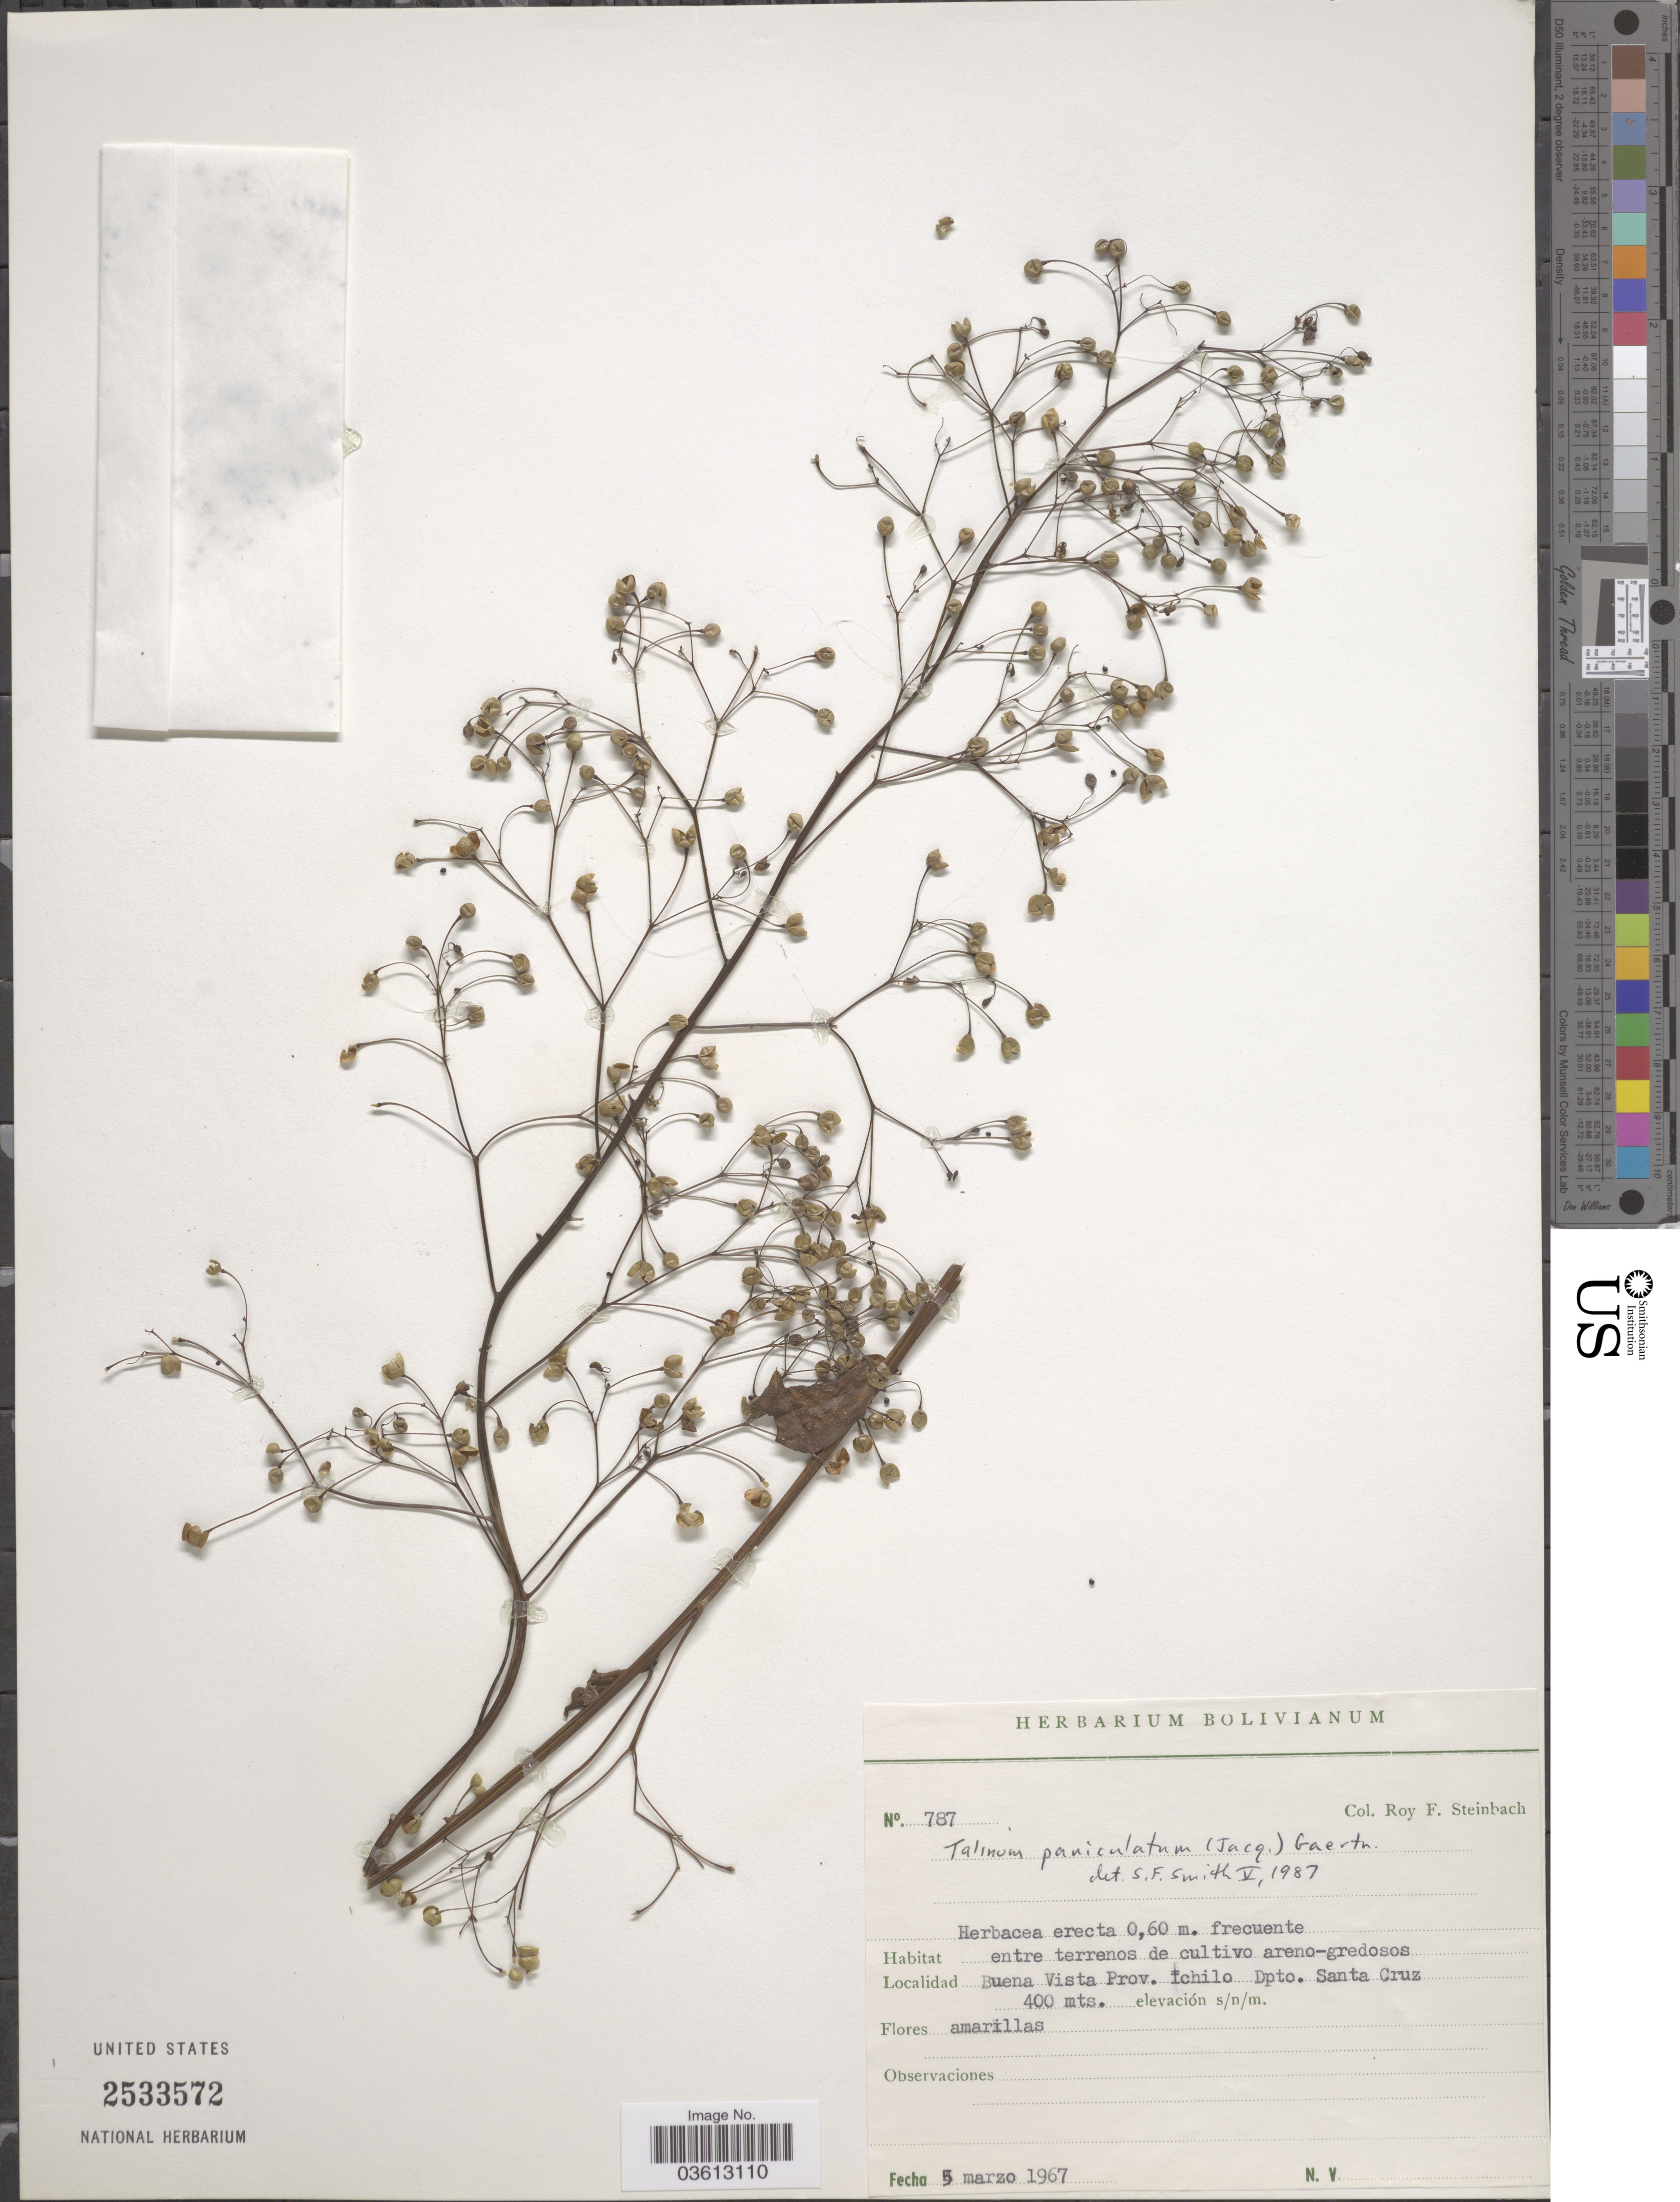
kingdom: Plantae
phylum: Tracheophyta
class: Magnoliopsida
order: Caryophyllales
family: Talinaceae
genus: Talinum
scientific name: Talinum paniculatum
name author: (Jacq.) Gaertn.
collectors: R. F. Steinbach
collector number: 787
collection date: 1967-03-05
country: Bolivia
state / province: Santa Cruz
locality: Buena Vista Prov. Ichilo Dpto. Santa Cruz.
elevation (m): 400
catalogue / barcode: US 2533572